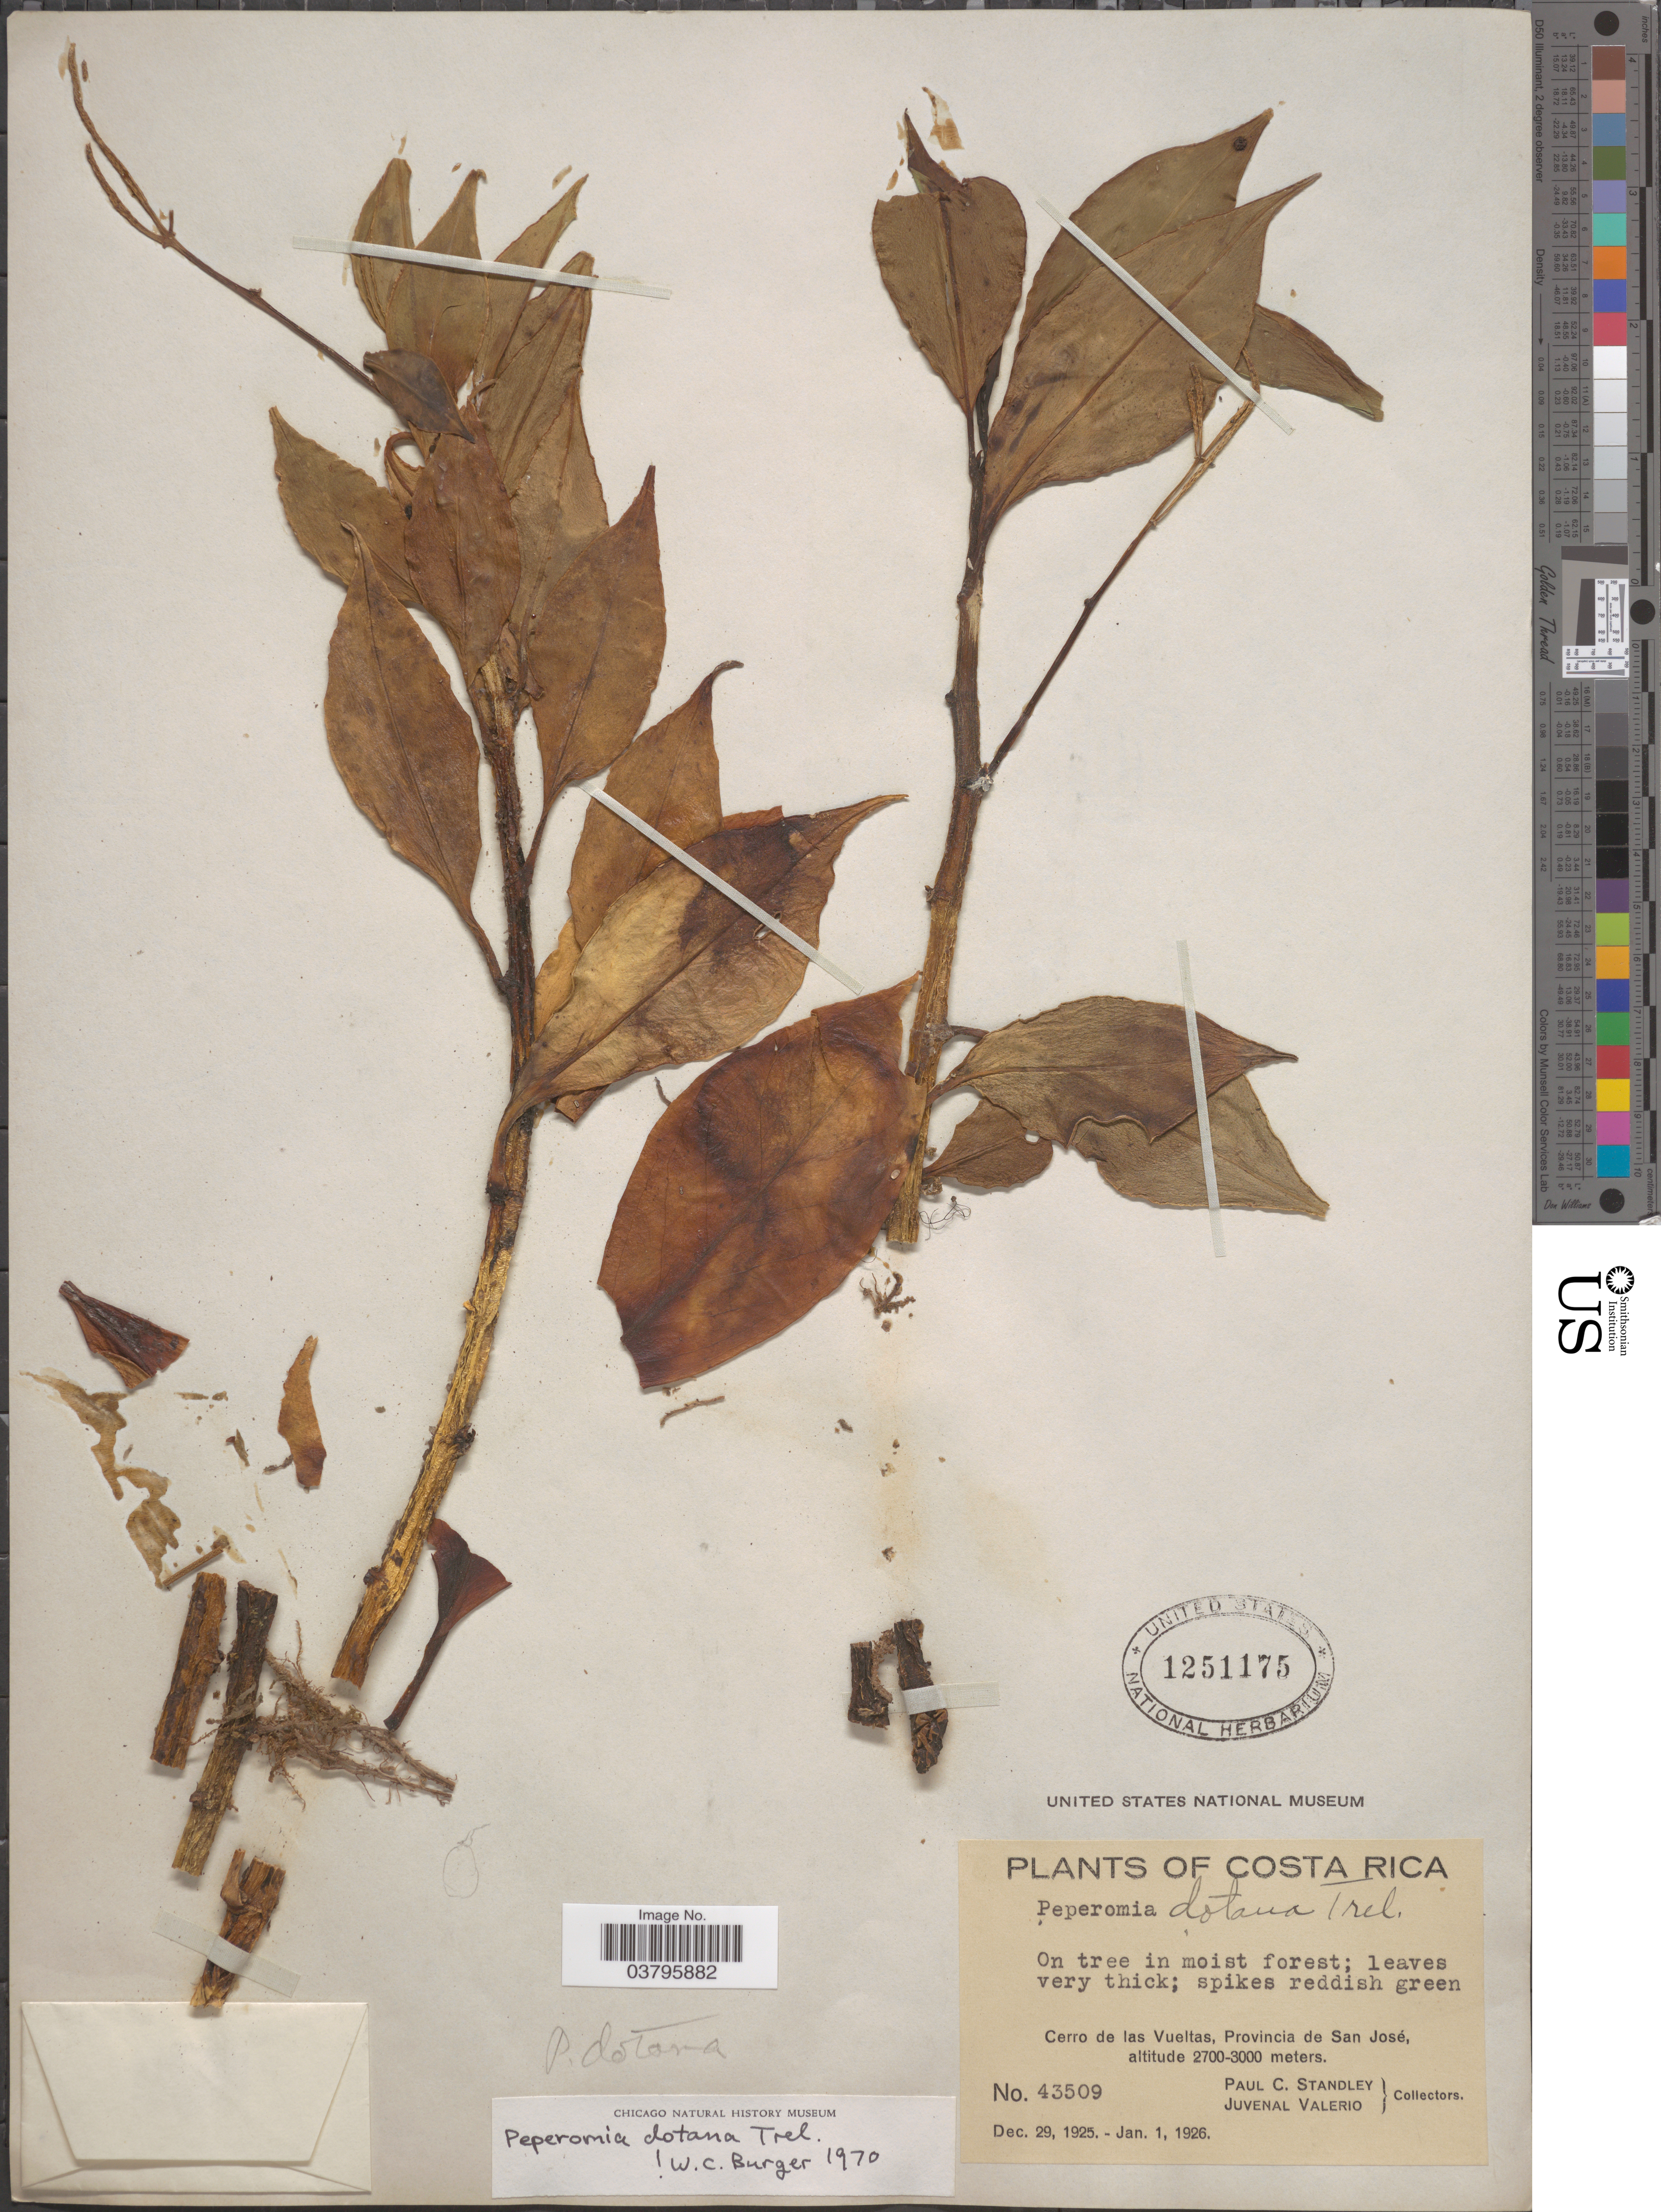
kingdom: Plantae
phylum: Tracheophyta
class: Magnoliopsida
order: Piperales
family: Piperaceae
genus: Peperomia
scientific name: Peperomia dotana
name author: Trel.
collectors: P. C. Standley & J. Valerio R.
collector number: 43509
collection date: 1925-12-29/1926-01-01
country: Costa Rica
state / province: San José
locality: Cerro de las Vueltas.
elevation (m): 2700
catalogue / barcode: US 1251175